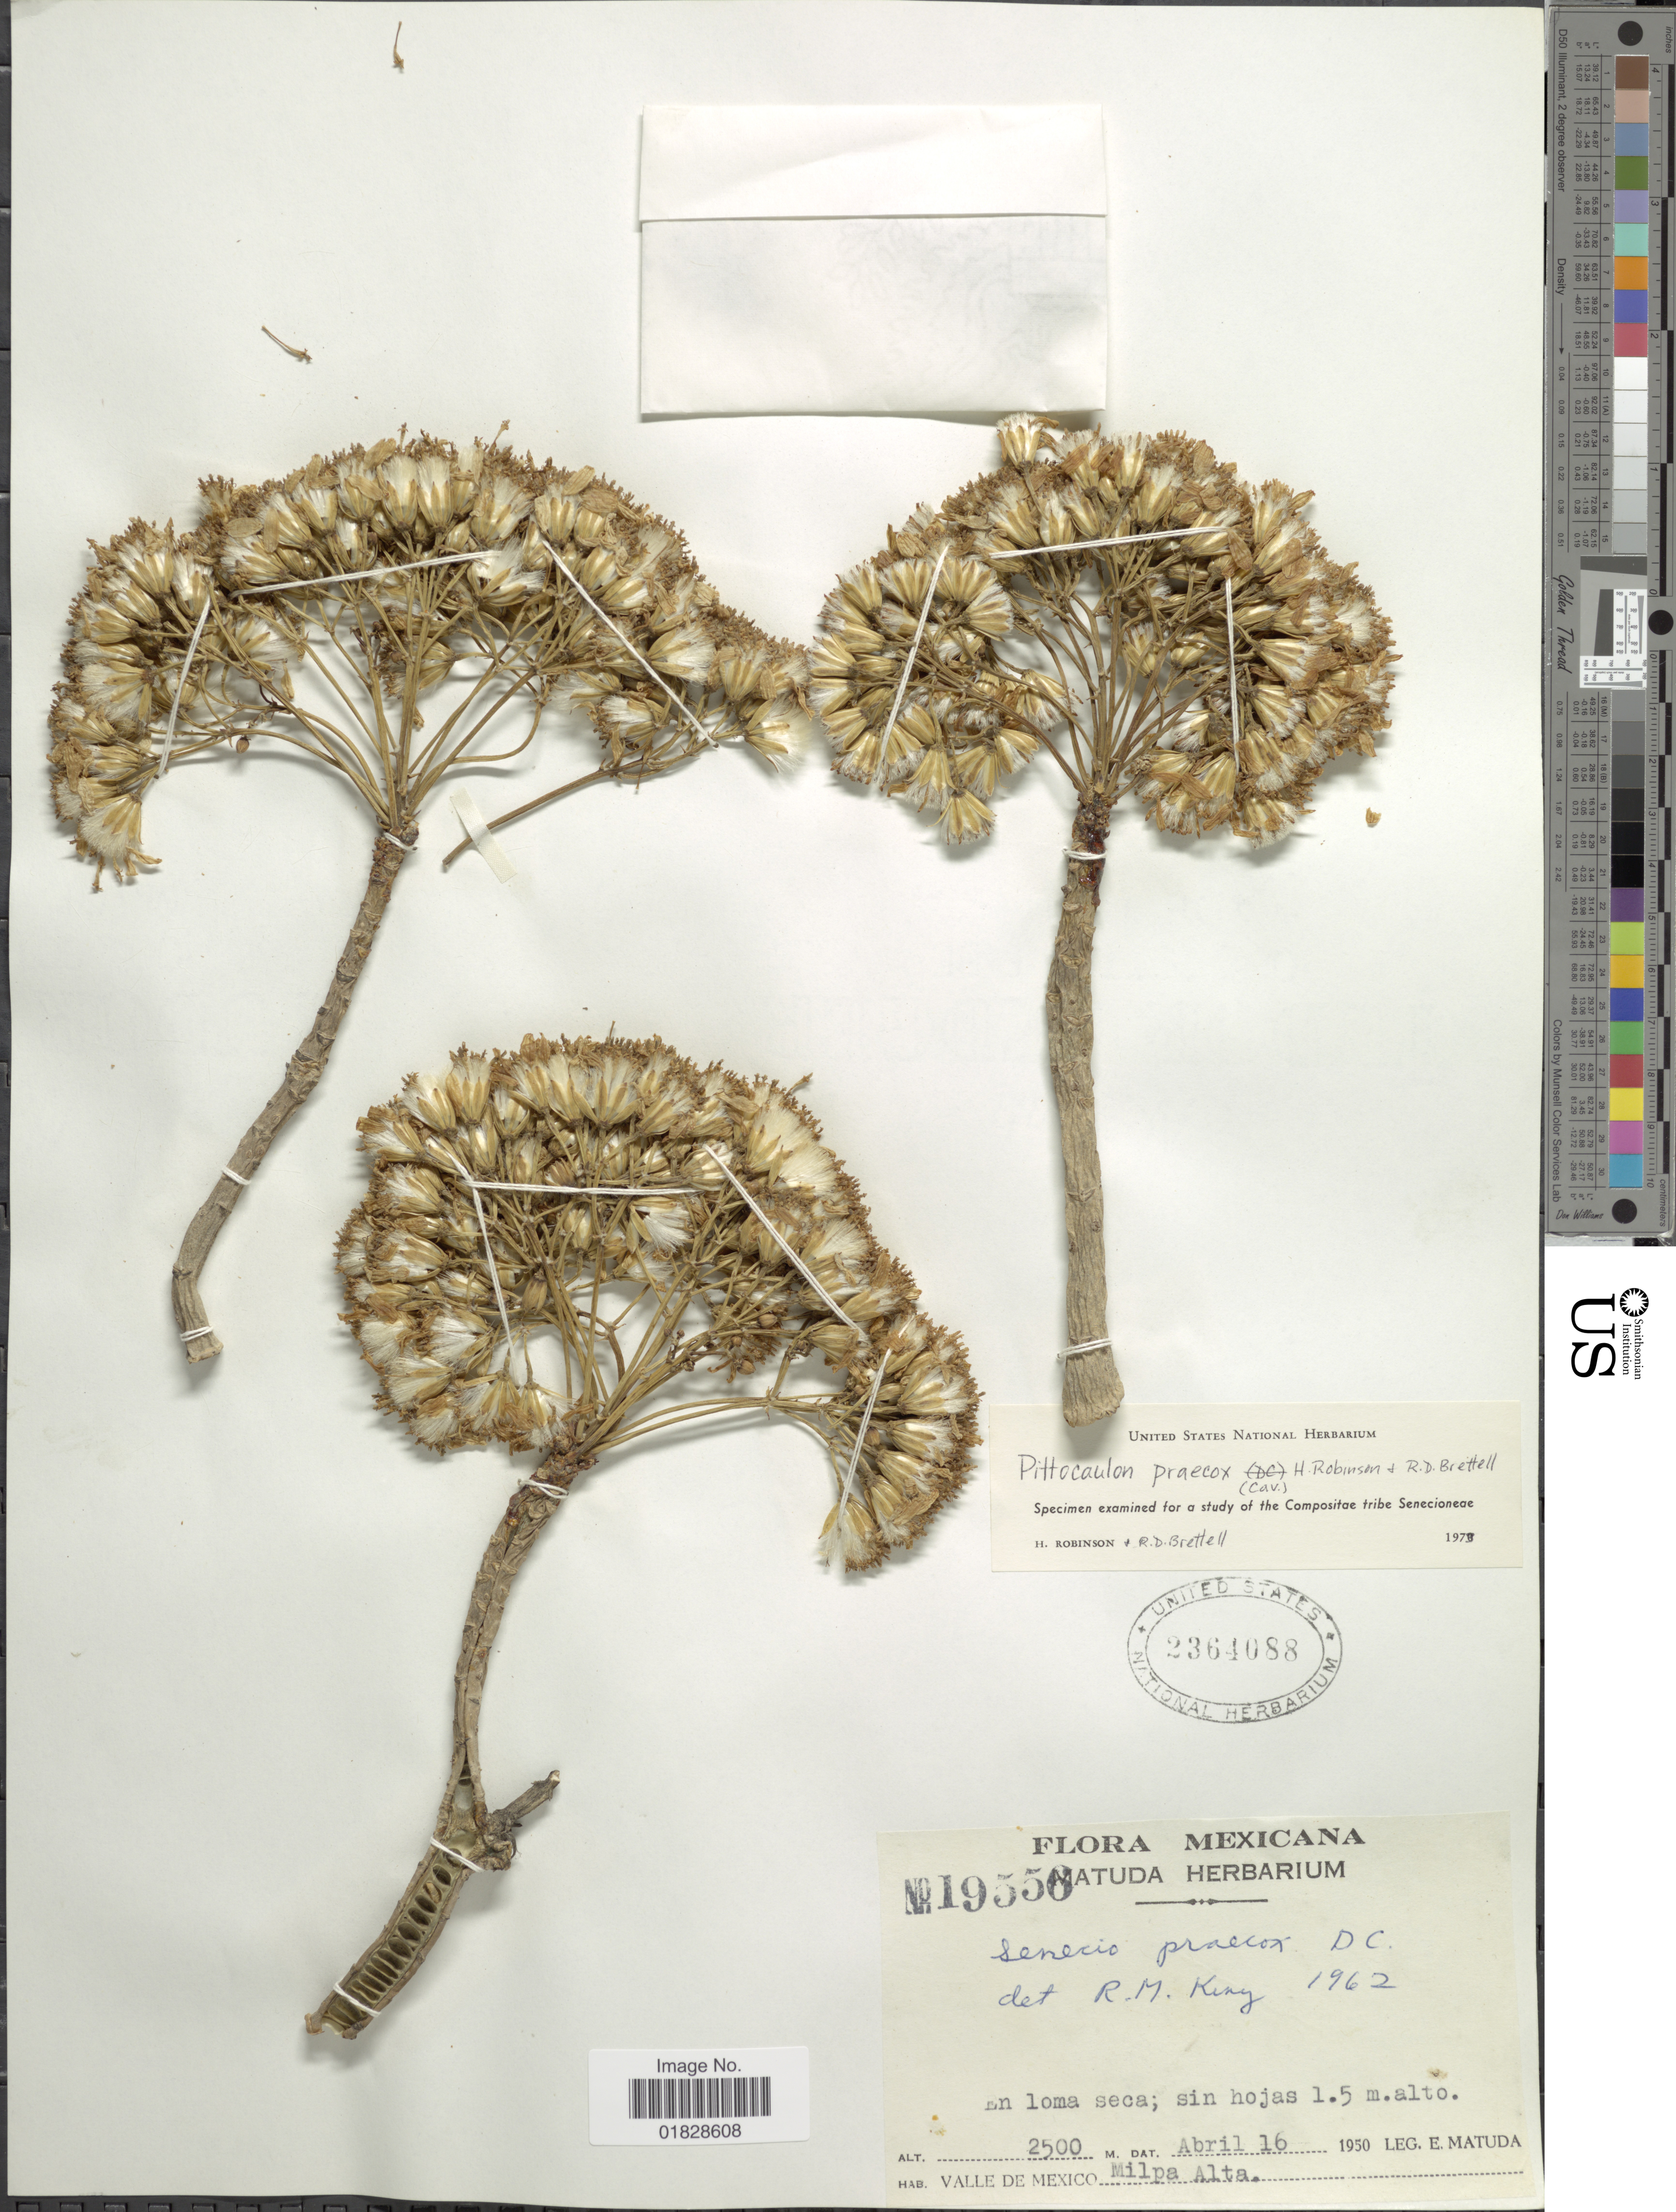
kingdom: Plantae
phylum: Tracheophyta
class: Magnoliopsida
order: Asterales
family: Asteraceae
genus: Pittocaulon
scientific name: Pittocaulon praecox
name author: (Cav.) H. Rob. & Brettell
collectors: E. Matuda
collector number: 19556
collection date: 1950-04-16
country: Mexico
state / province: México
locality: Valle de Mexico. Milpa Alta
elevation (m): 2500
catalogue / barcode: US 2364088